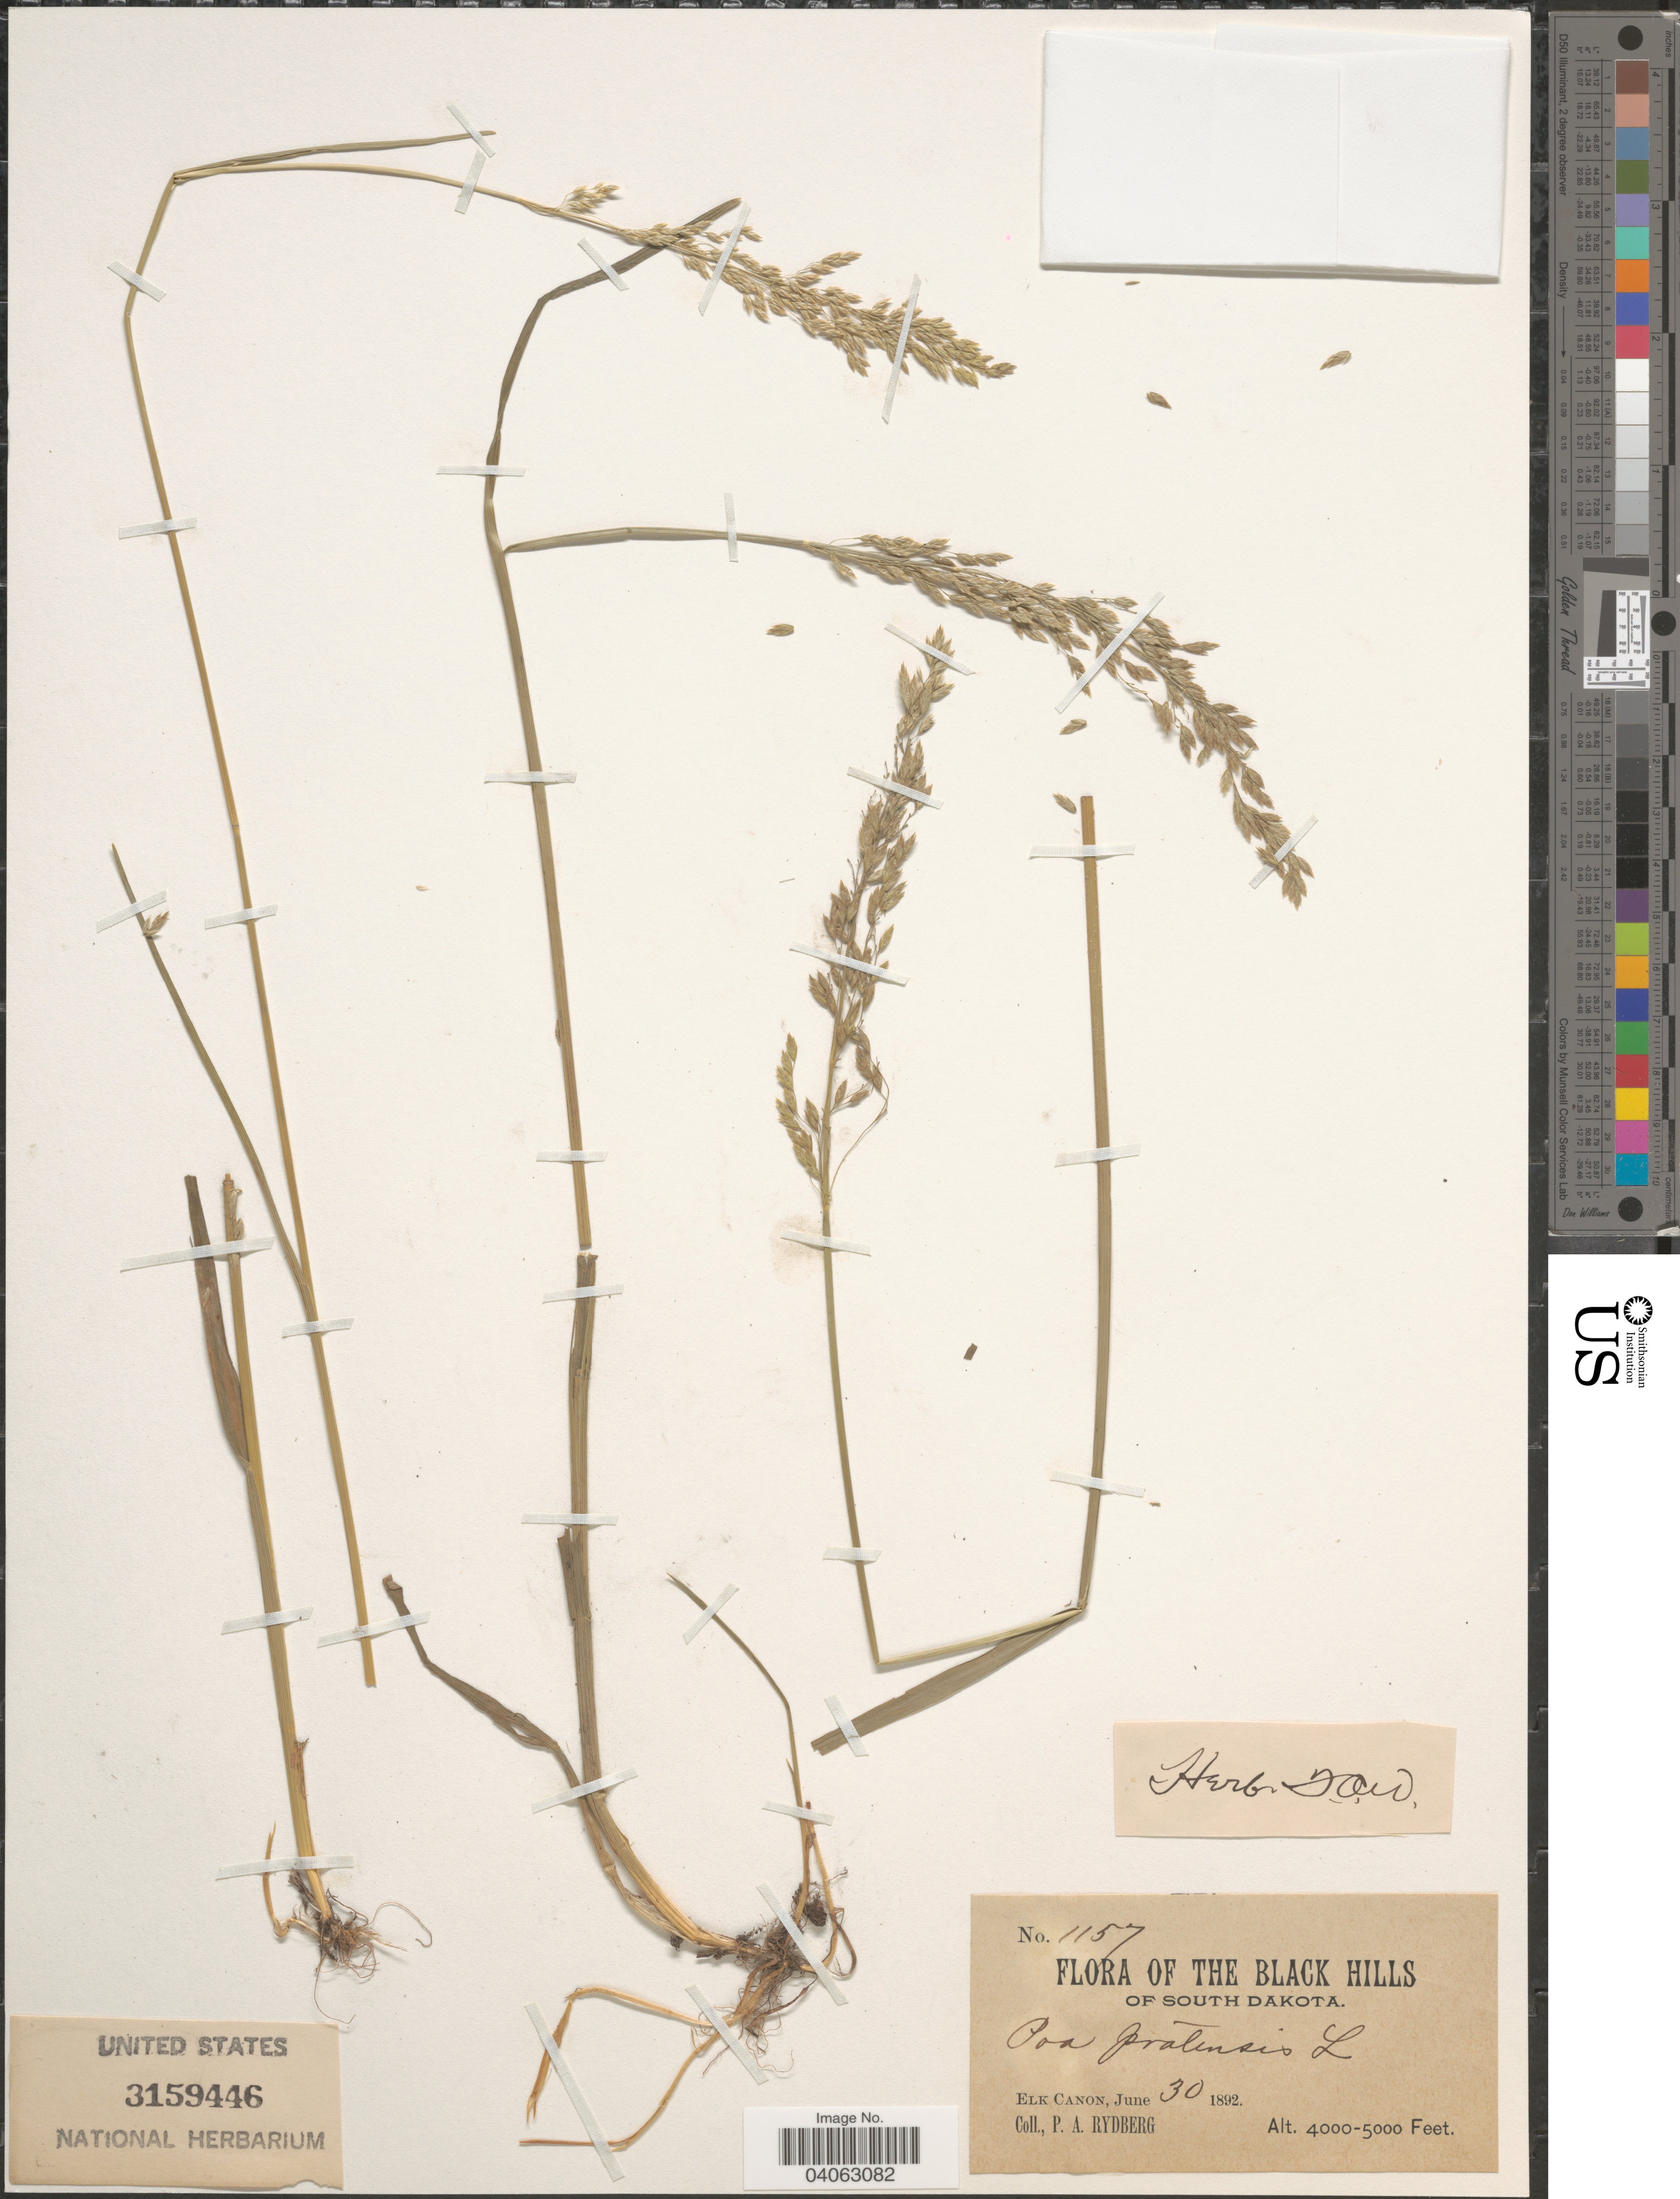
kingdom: Plantae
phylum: Tracheophyta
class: Liliopsida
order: Poales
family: Poaceae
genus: Poa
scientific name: Poa pratensis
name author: L.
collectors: P. A. Rydberg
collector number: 1157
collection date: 1892-06-30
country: United States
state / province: South Dakota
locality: Black Hills of South Dakota. Elk Canon.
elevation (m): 1219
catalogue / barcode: US 3159446